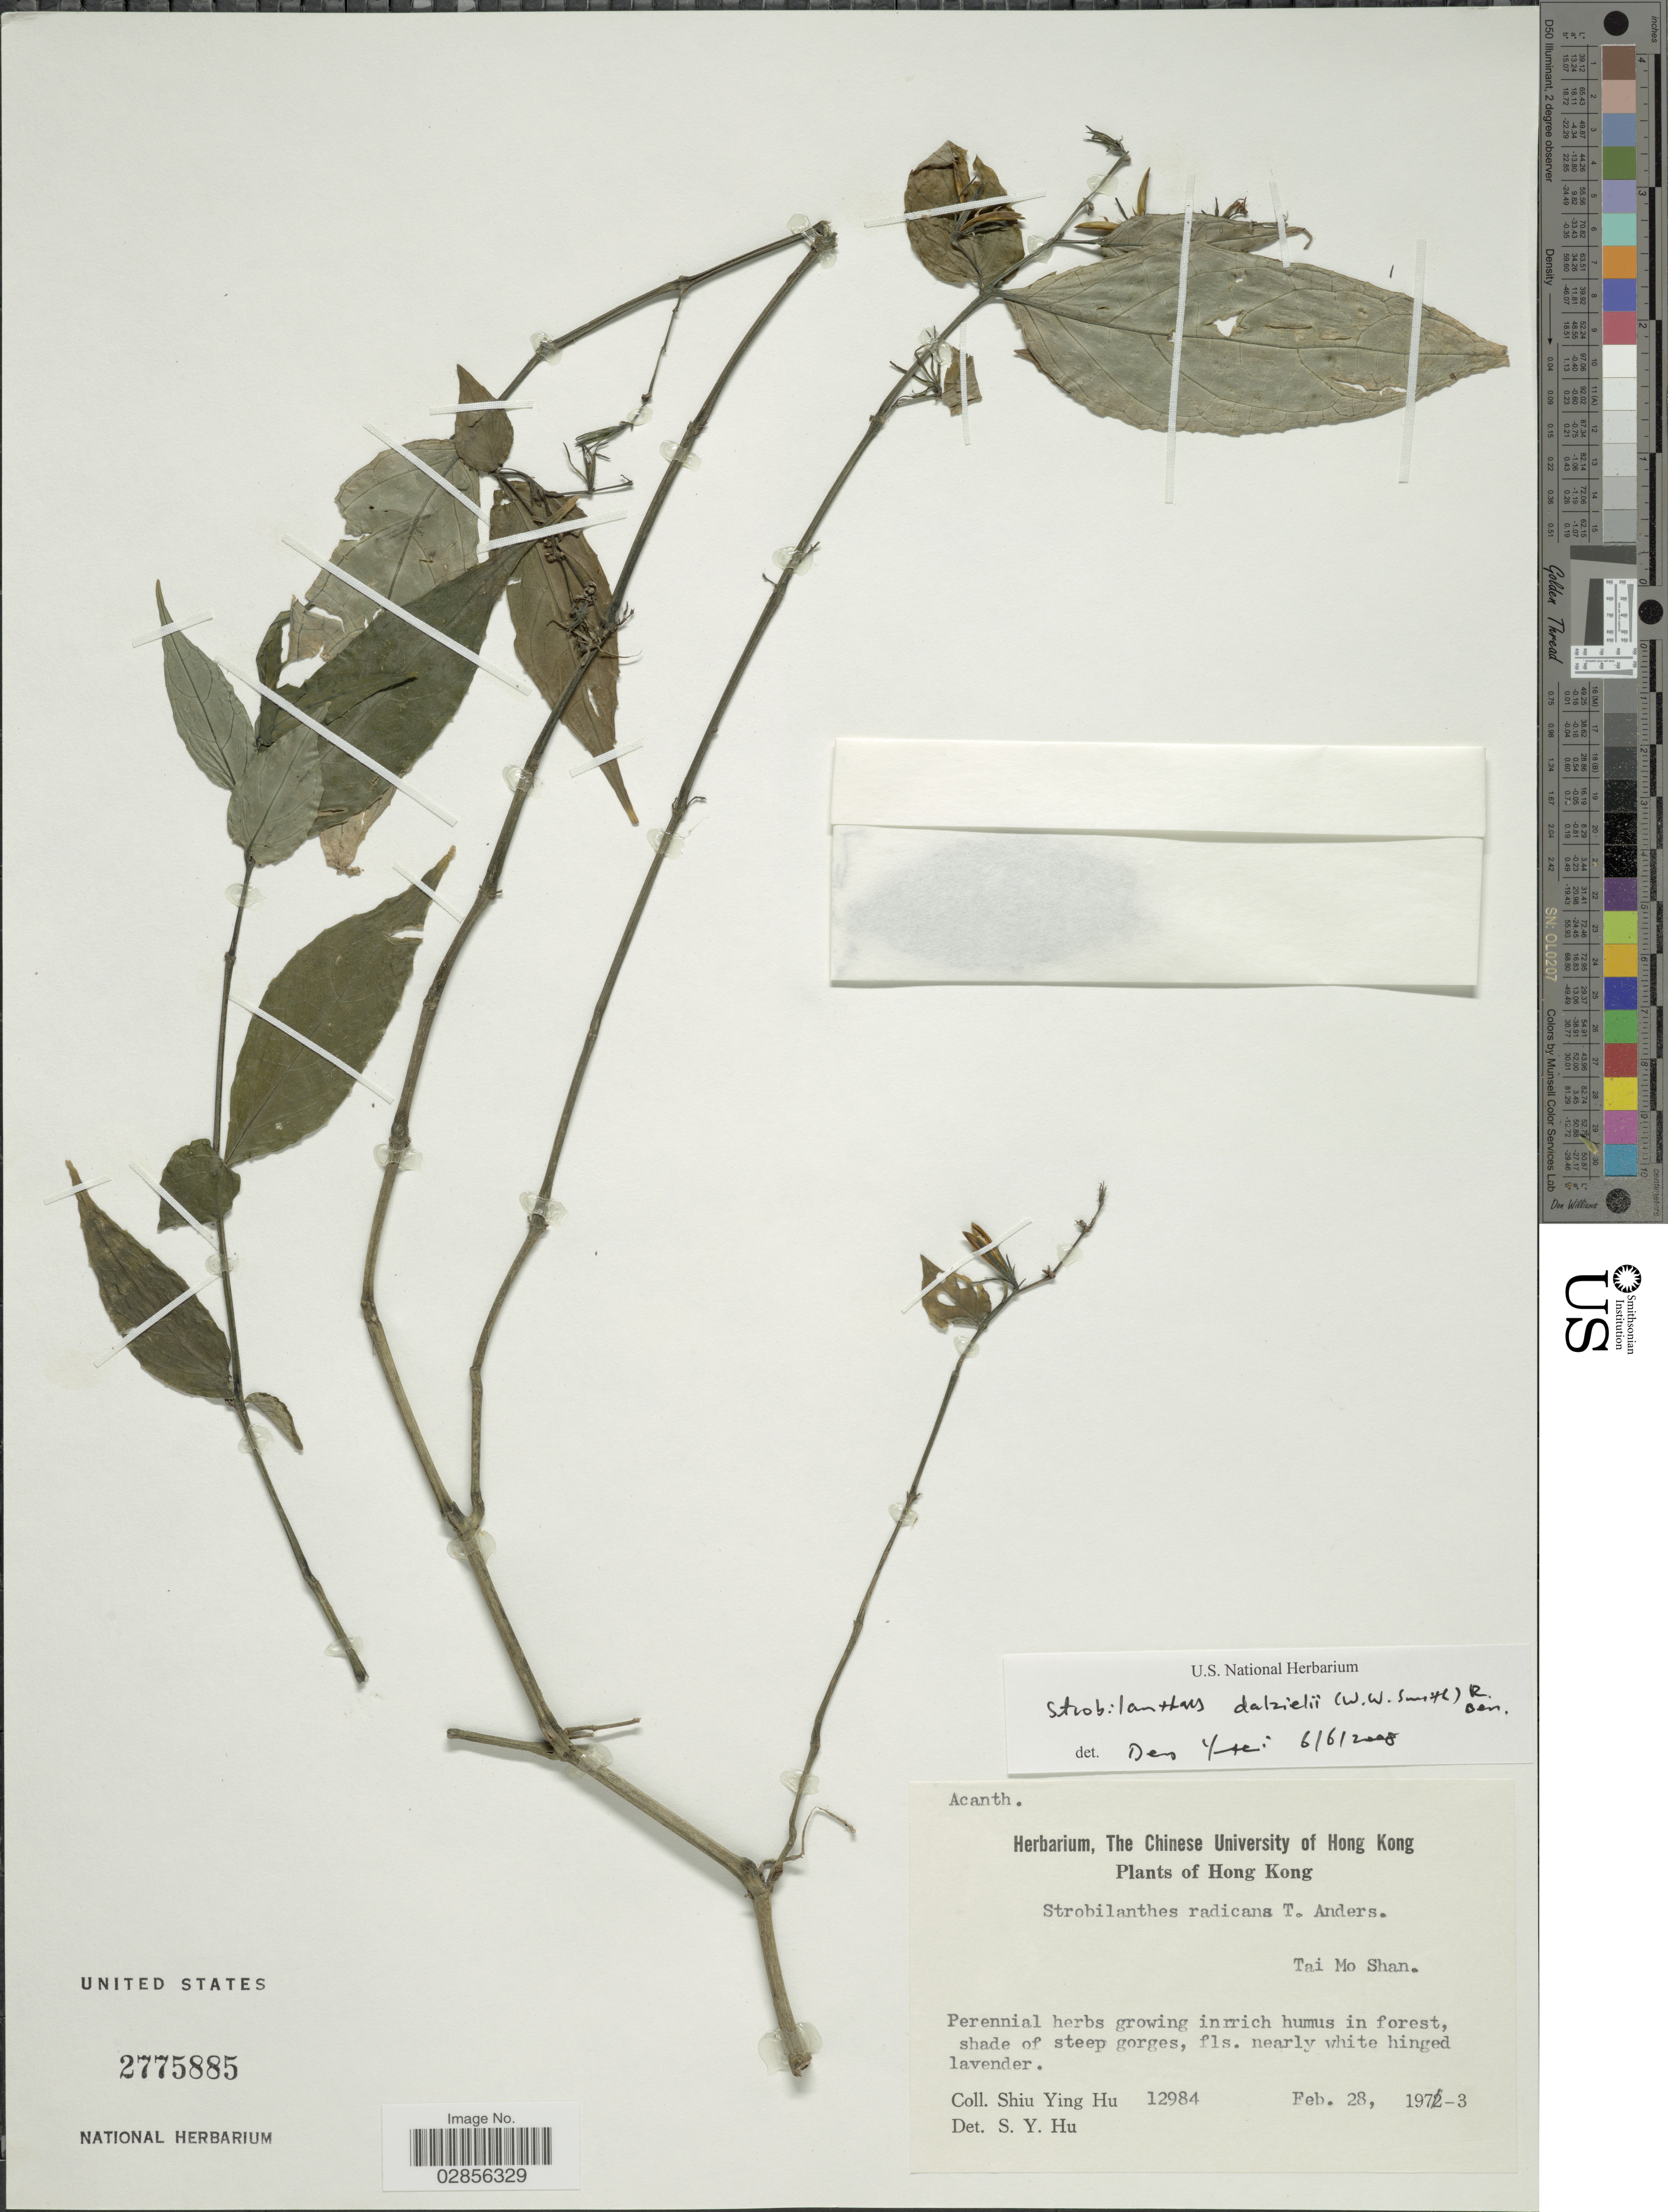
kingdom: Plantae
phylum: Tracheophyta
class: Magnoliopsida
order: Lamiales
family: Acanthaceae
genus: Strobilanthes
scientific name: Strobilanthes dalzielii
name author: T. Anderson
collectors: S. Y. Hu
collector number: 12984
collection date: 1973-02-28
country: China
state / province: Hong Kong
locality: Tai Mo Shan.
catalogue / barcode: US 2775885